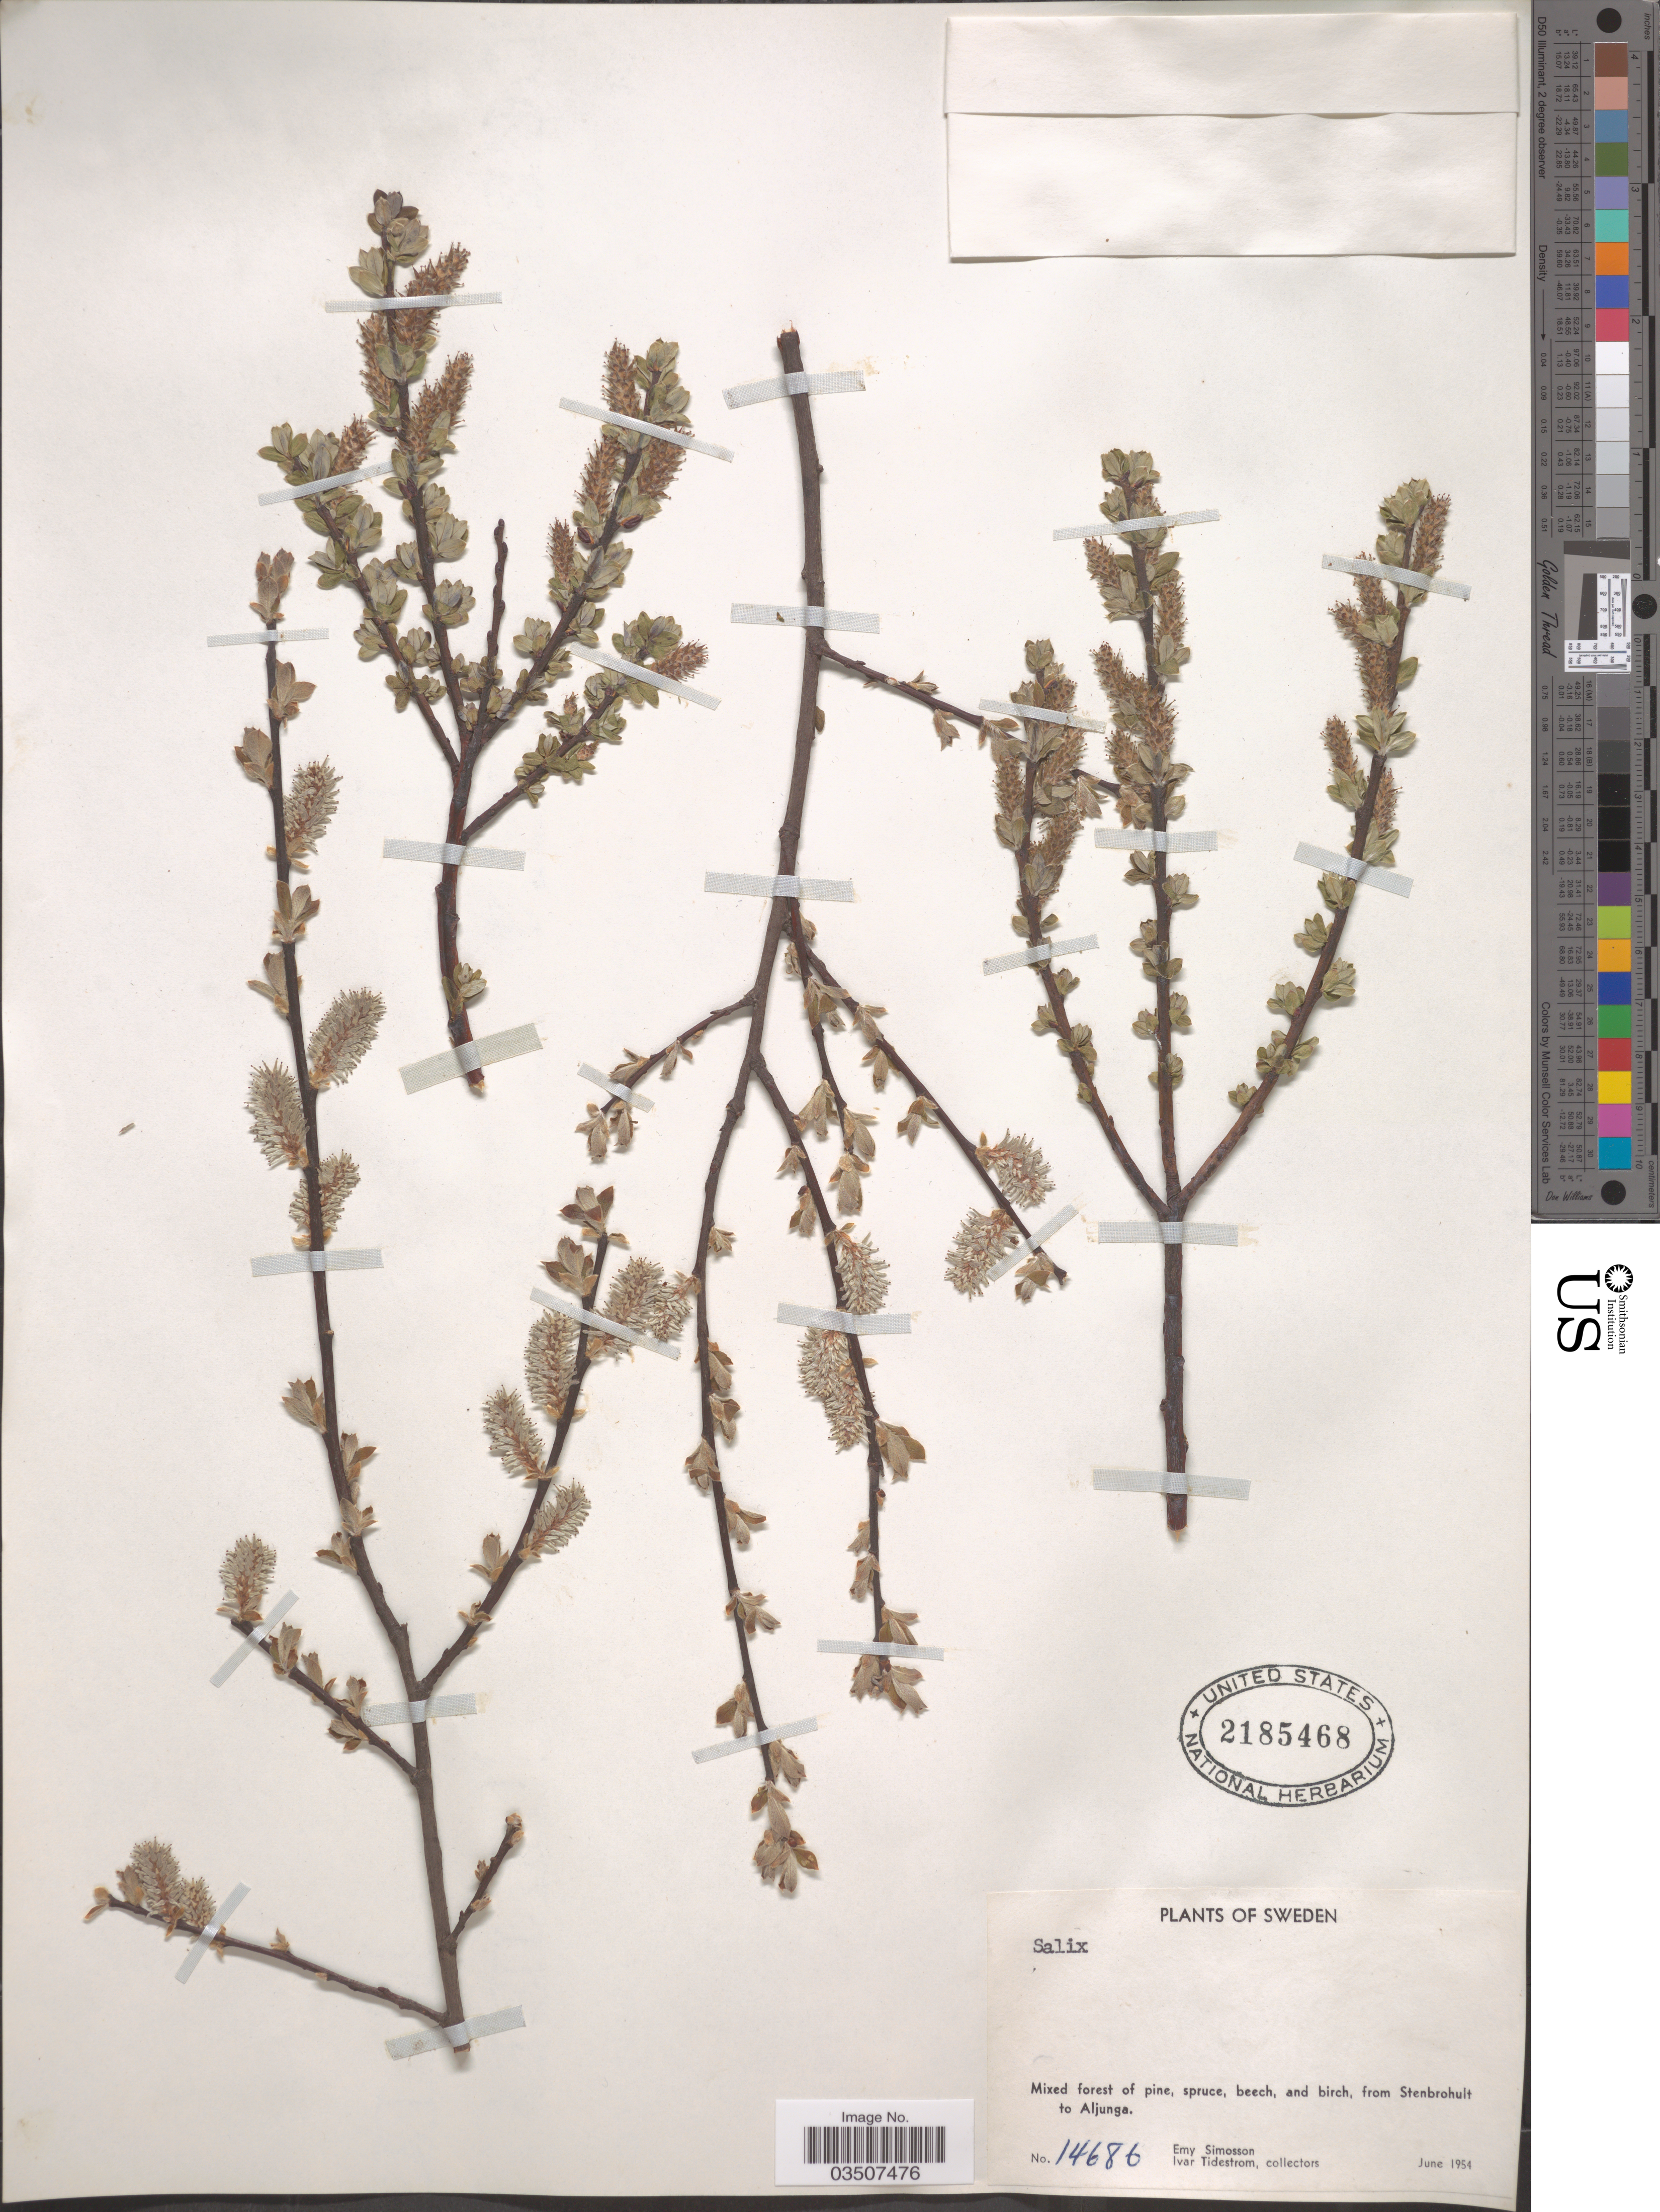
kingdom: Plantae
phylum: Tracheophyta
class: Magnoliopsida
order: Malpighiales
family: Salicaceae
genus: Salix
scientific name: Salix cordata x S. sericea Marshall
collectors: E. Simosson & I. F. Tidestrom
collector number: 14686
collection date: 1954-06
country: Sweden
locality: Mixed forest of pine, spruce, beech, and birch, from Stenbrohult to Aljunga.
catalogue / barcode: US 2185468